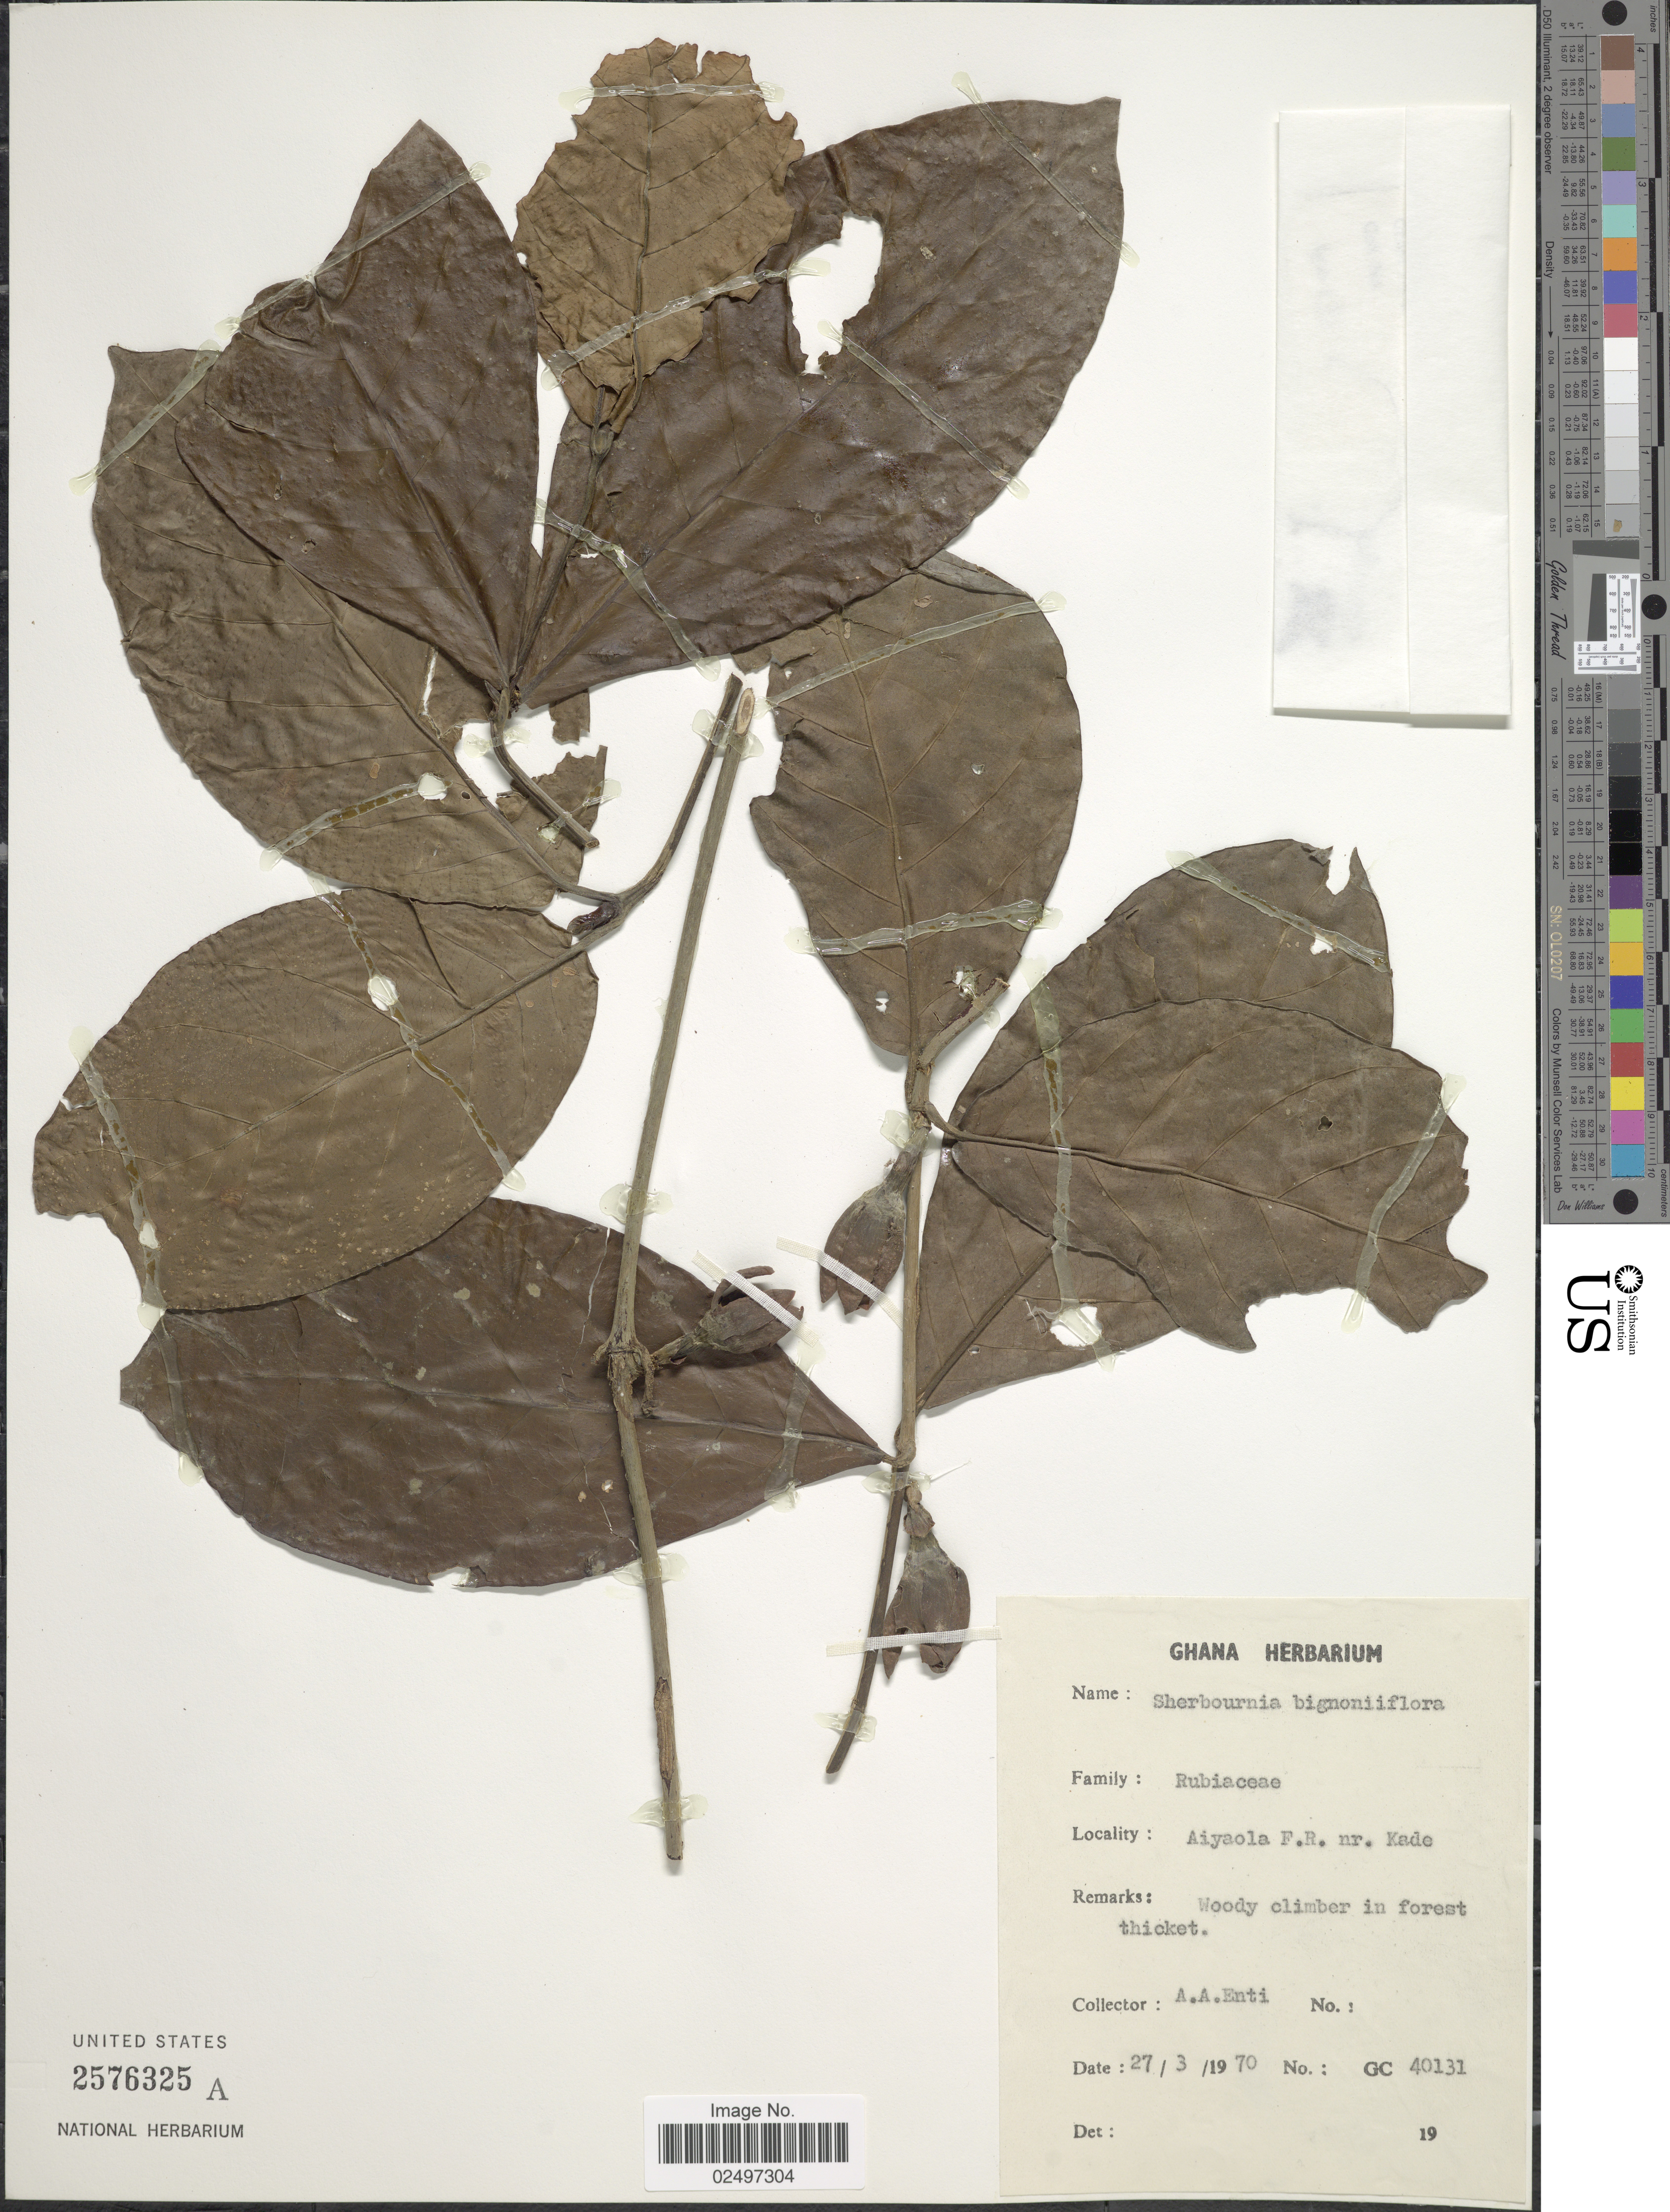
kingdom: Plantae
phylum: Tracheophyta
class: Magnoliopsida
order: Gentianales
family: Rubiaceae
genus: Sherbournia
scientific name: Sherbournia bignoniiflora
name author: (Welw.) Hua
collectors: A. Enti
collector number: GC 40131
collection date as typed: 27/3/1970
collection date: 1970-03-27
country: Ghana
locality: Aiyola F.R. nr. Kade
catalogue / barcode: US 2576324A